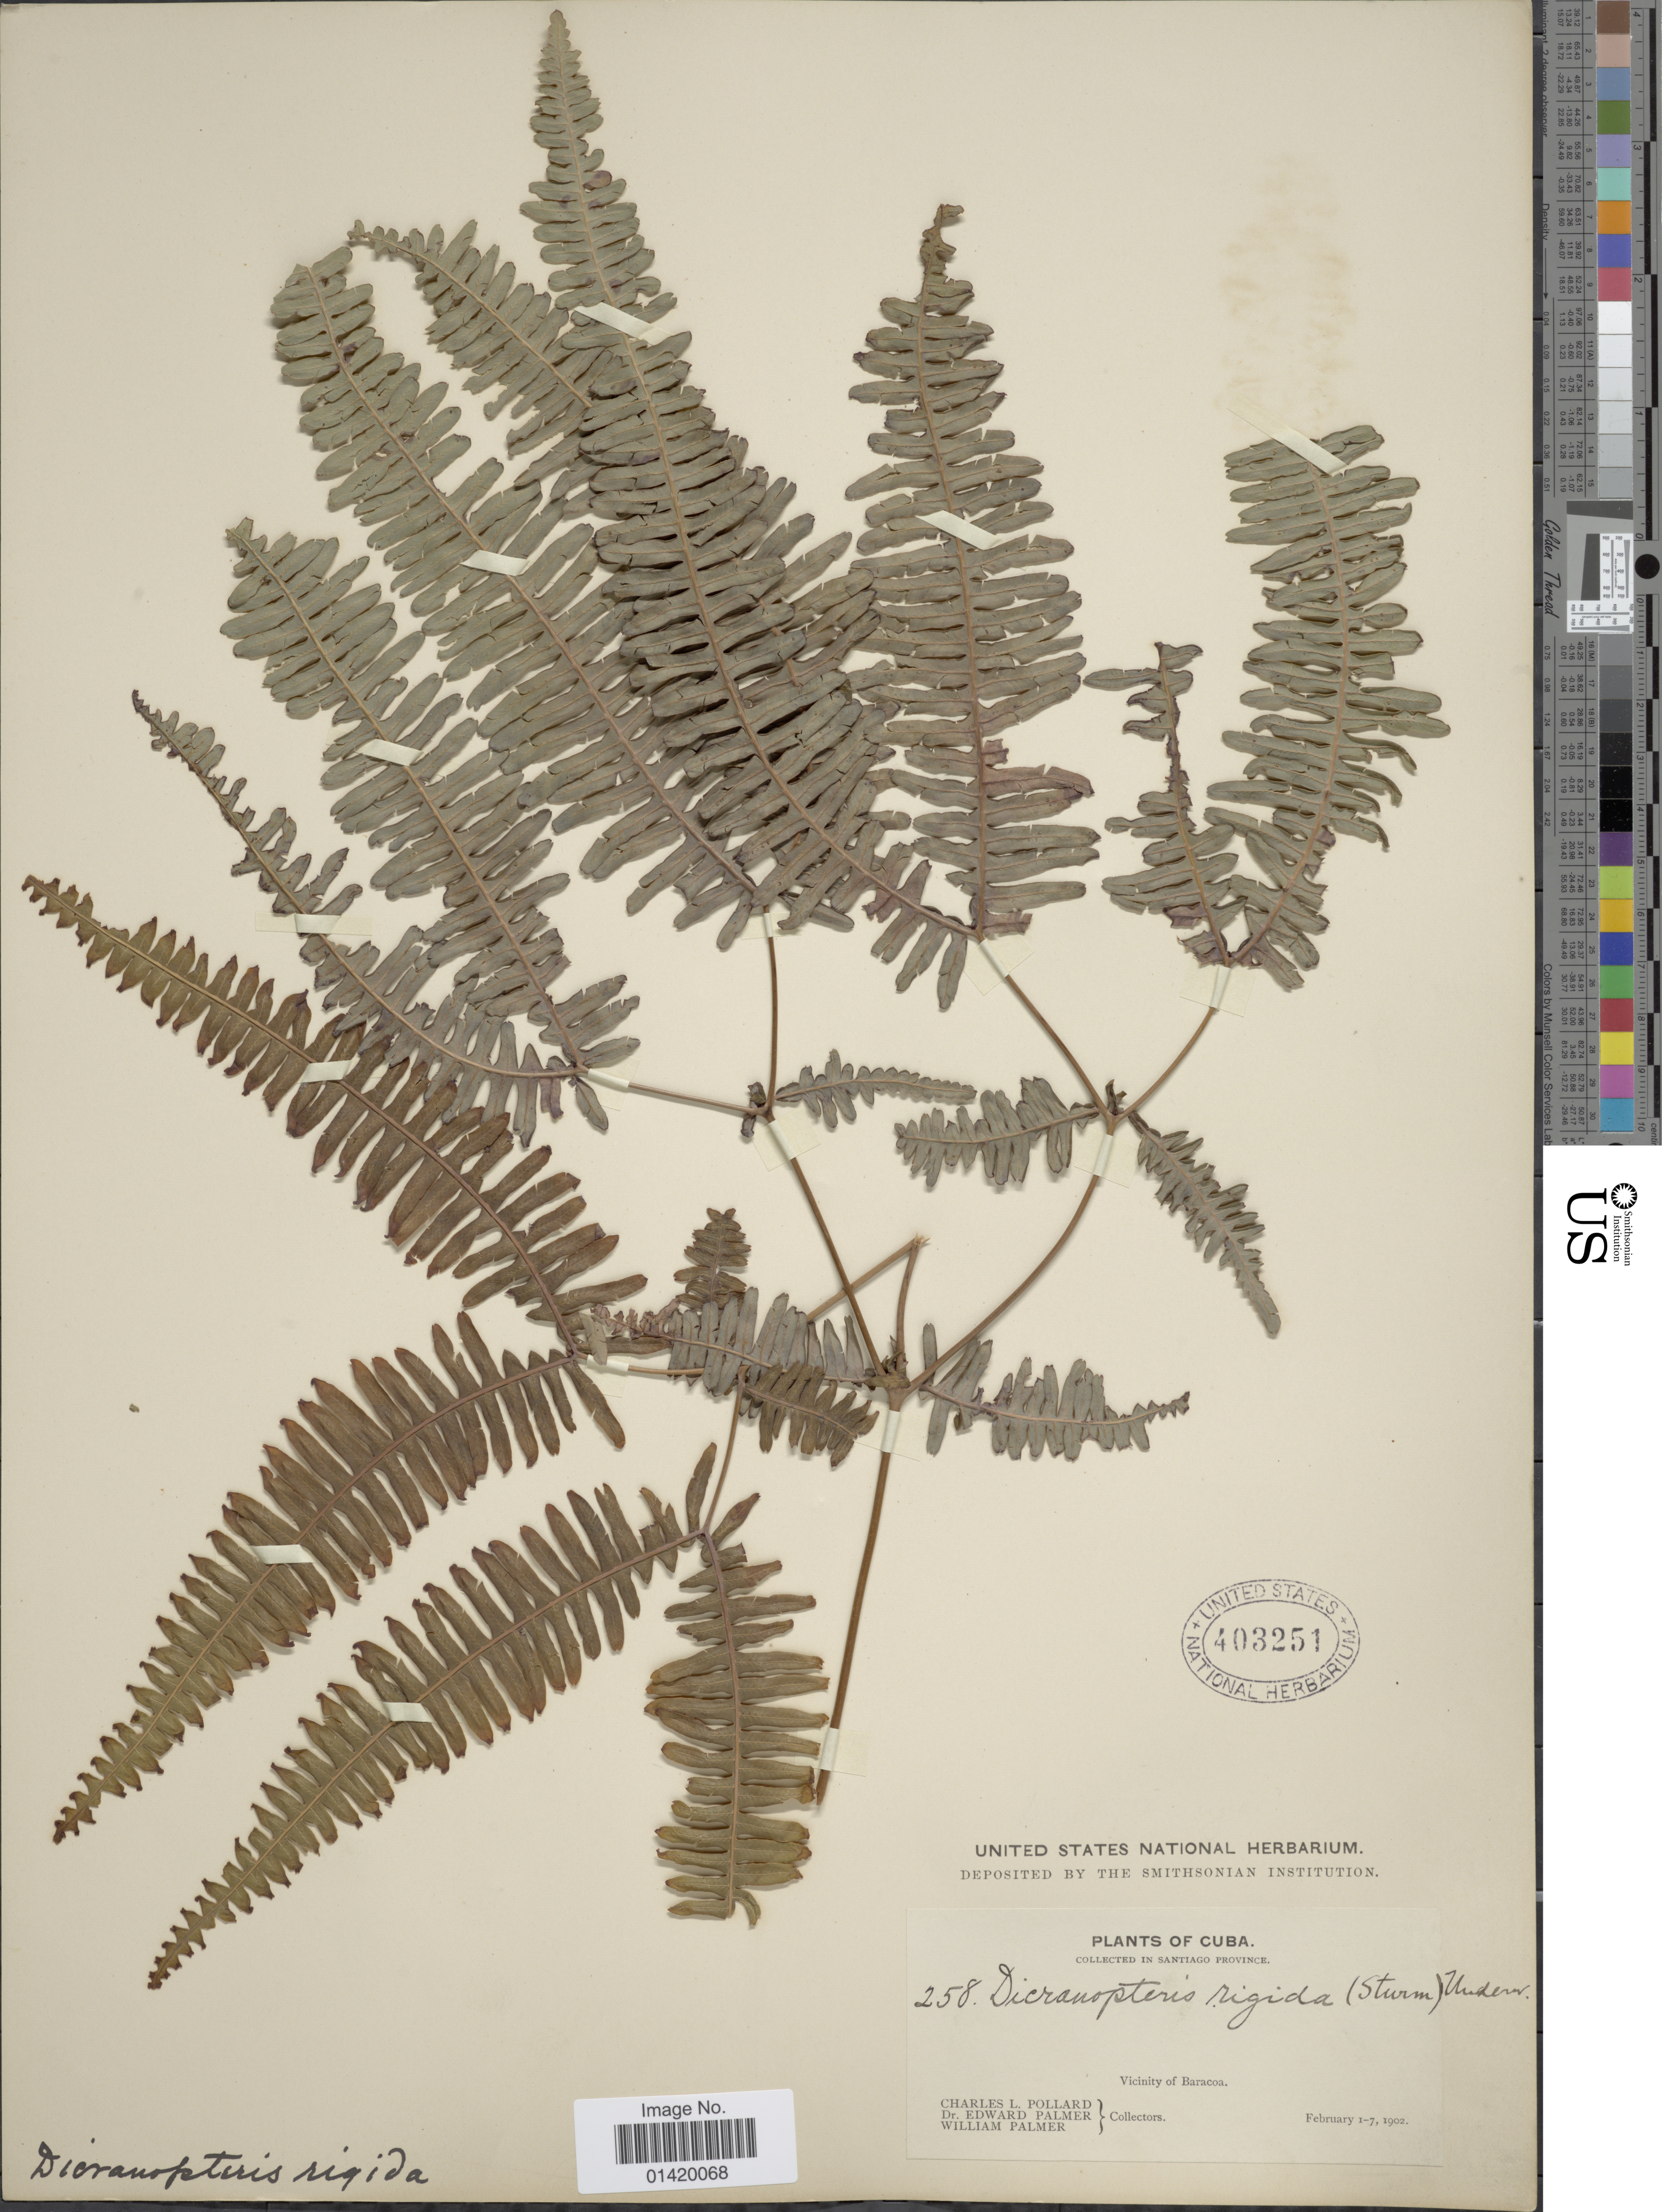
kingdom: Plantae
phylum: Tracheophyta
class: Polypodiopsida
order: Gleicheniales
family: Gleicheniaceae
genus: Dicranopteris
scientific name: Dicranopteris flexuosa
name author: (Schrad.) Underw.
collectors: C. L. Pollard, E. Palmer & W. Palmer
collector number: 258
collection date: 1902-02-01/1902-02-07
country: Cuba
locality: In Santiago Province, Vicinity of Baracoa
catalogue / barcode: US 403251